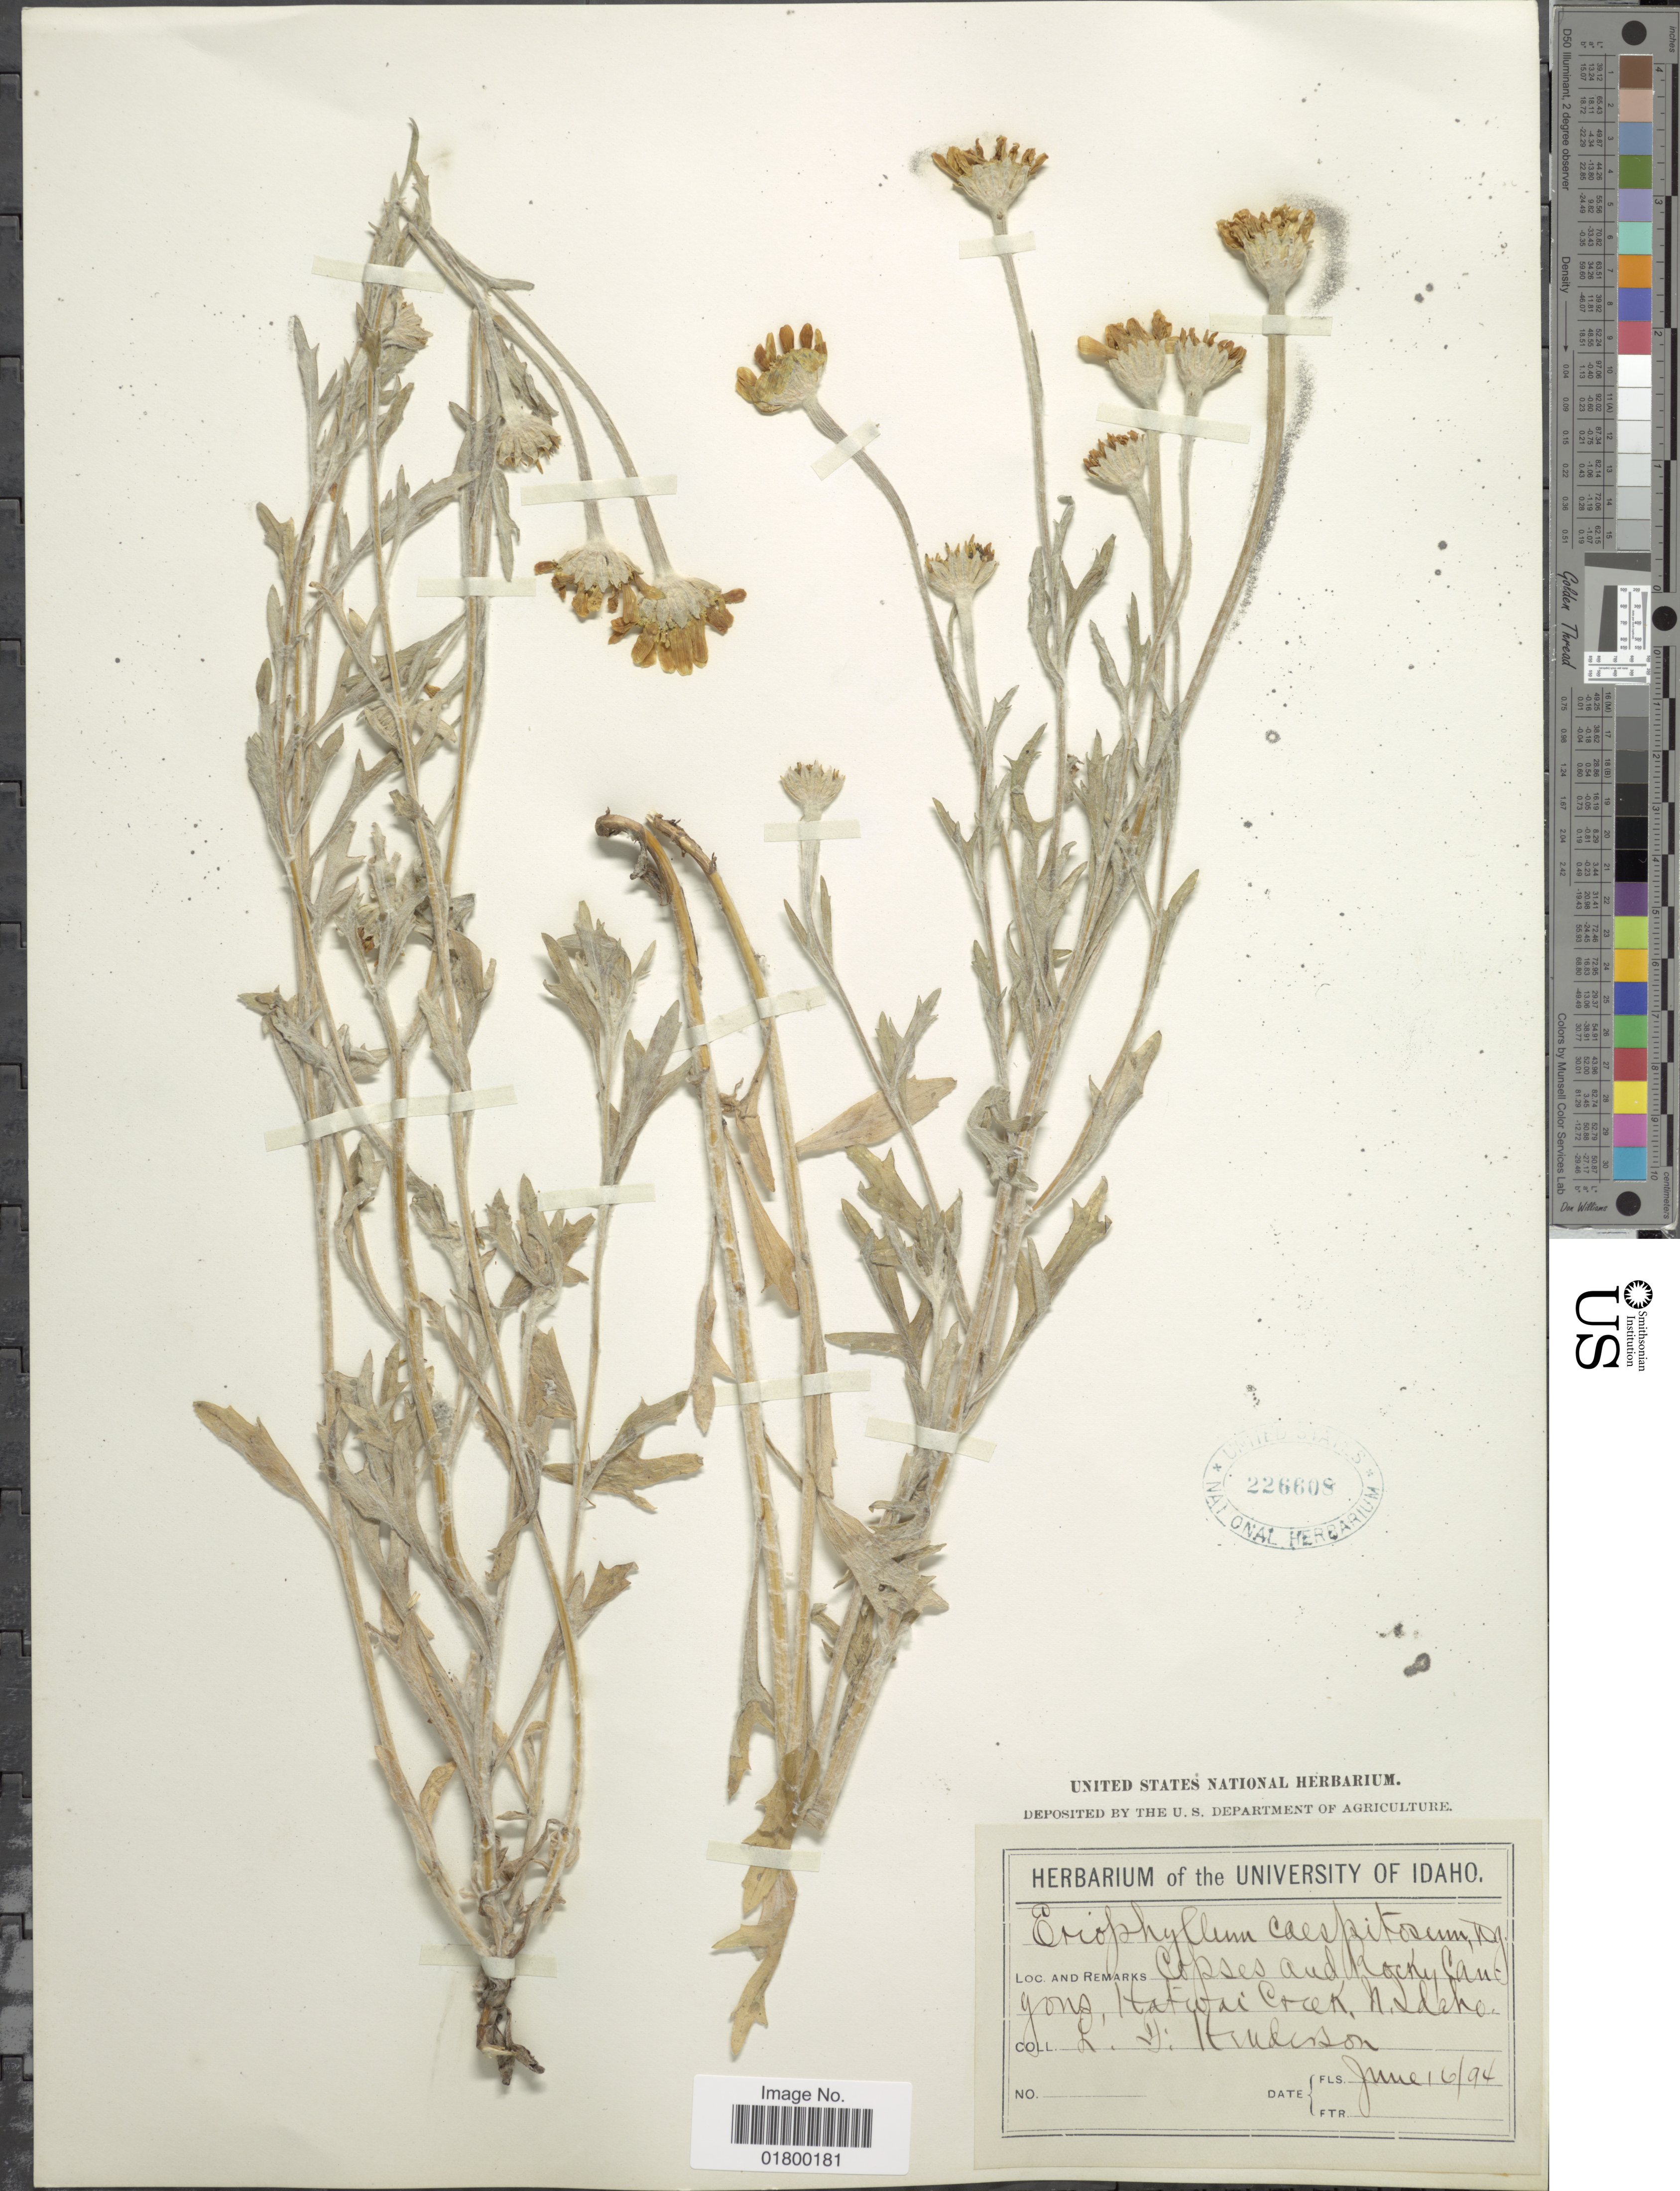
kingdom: Plantae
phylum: Tracheophyta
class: Magnoliopsida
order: Asterales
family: Asteraceae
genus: Eriophyllum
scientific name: Eriophyllum lanatum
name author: (Pursh) J. Forbes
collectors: L. Henderson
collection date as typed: Transcribed d/m/y: 16/6/94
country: United States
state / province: Idaho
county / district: Clearwater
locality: Hatwai Creek, N. Idaho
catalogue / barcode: US 226608